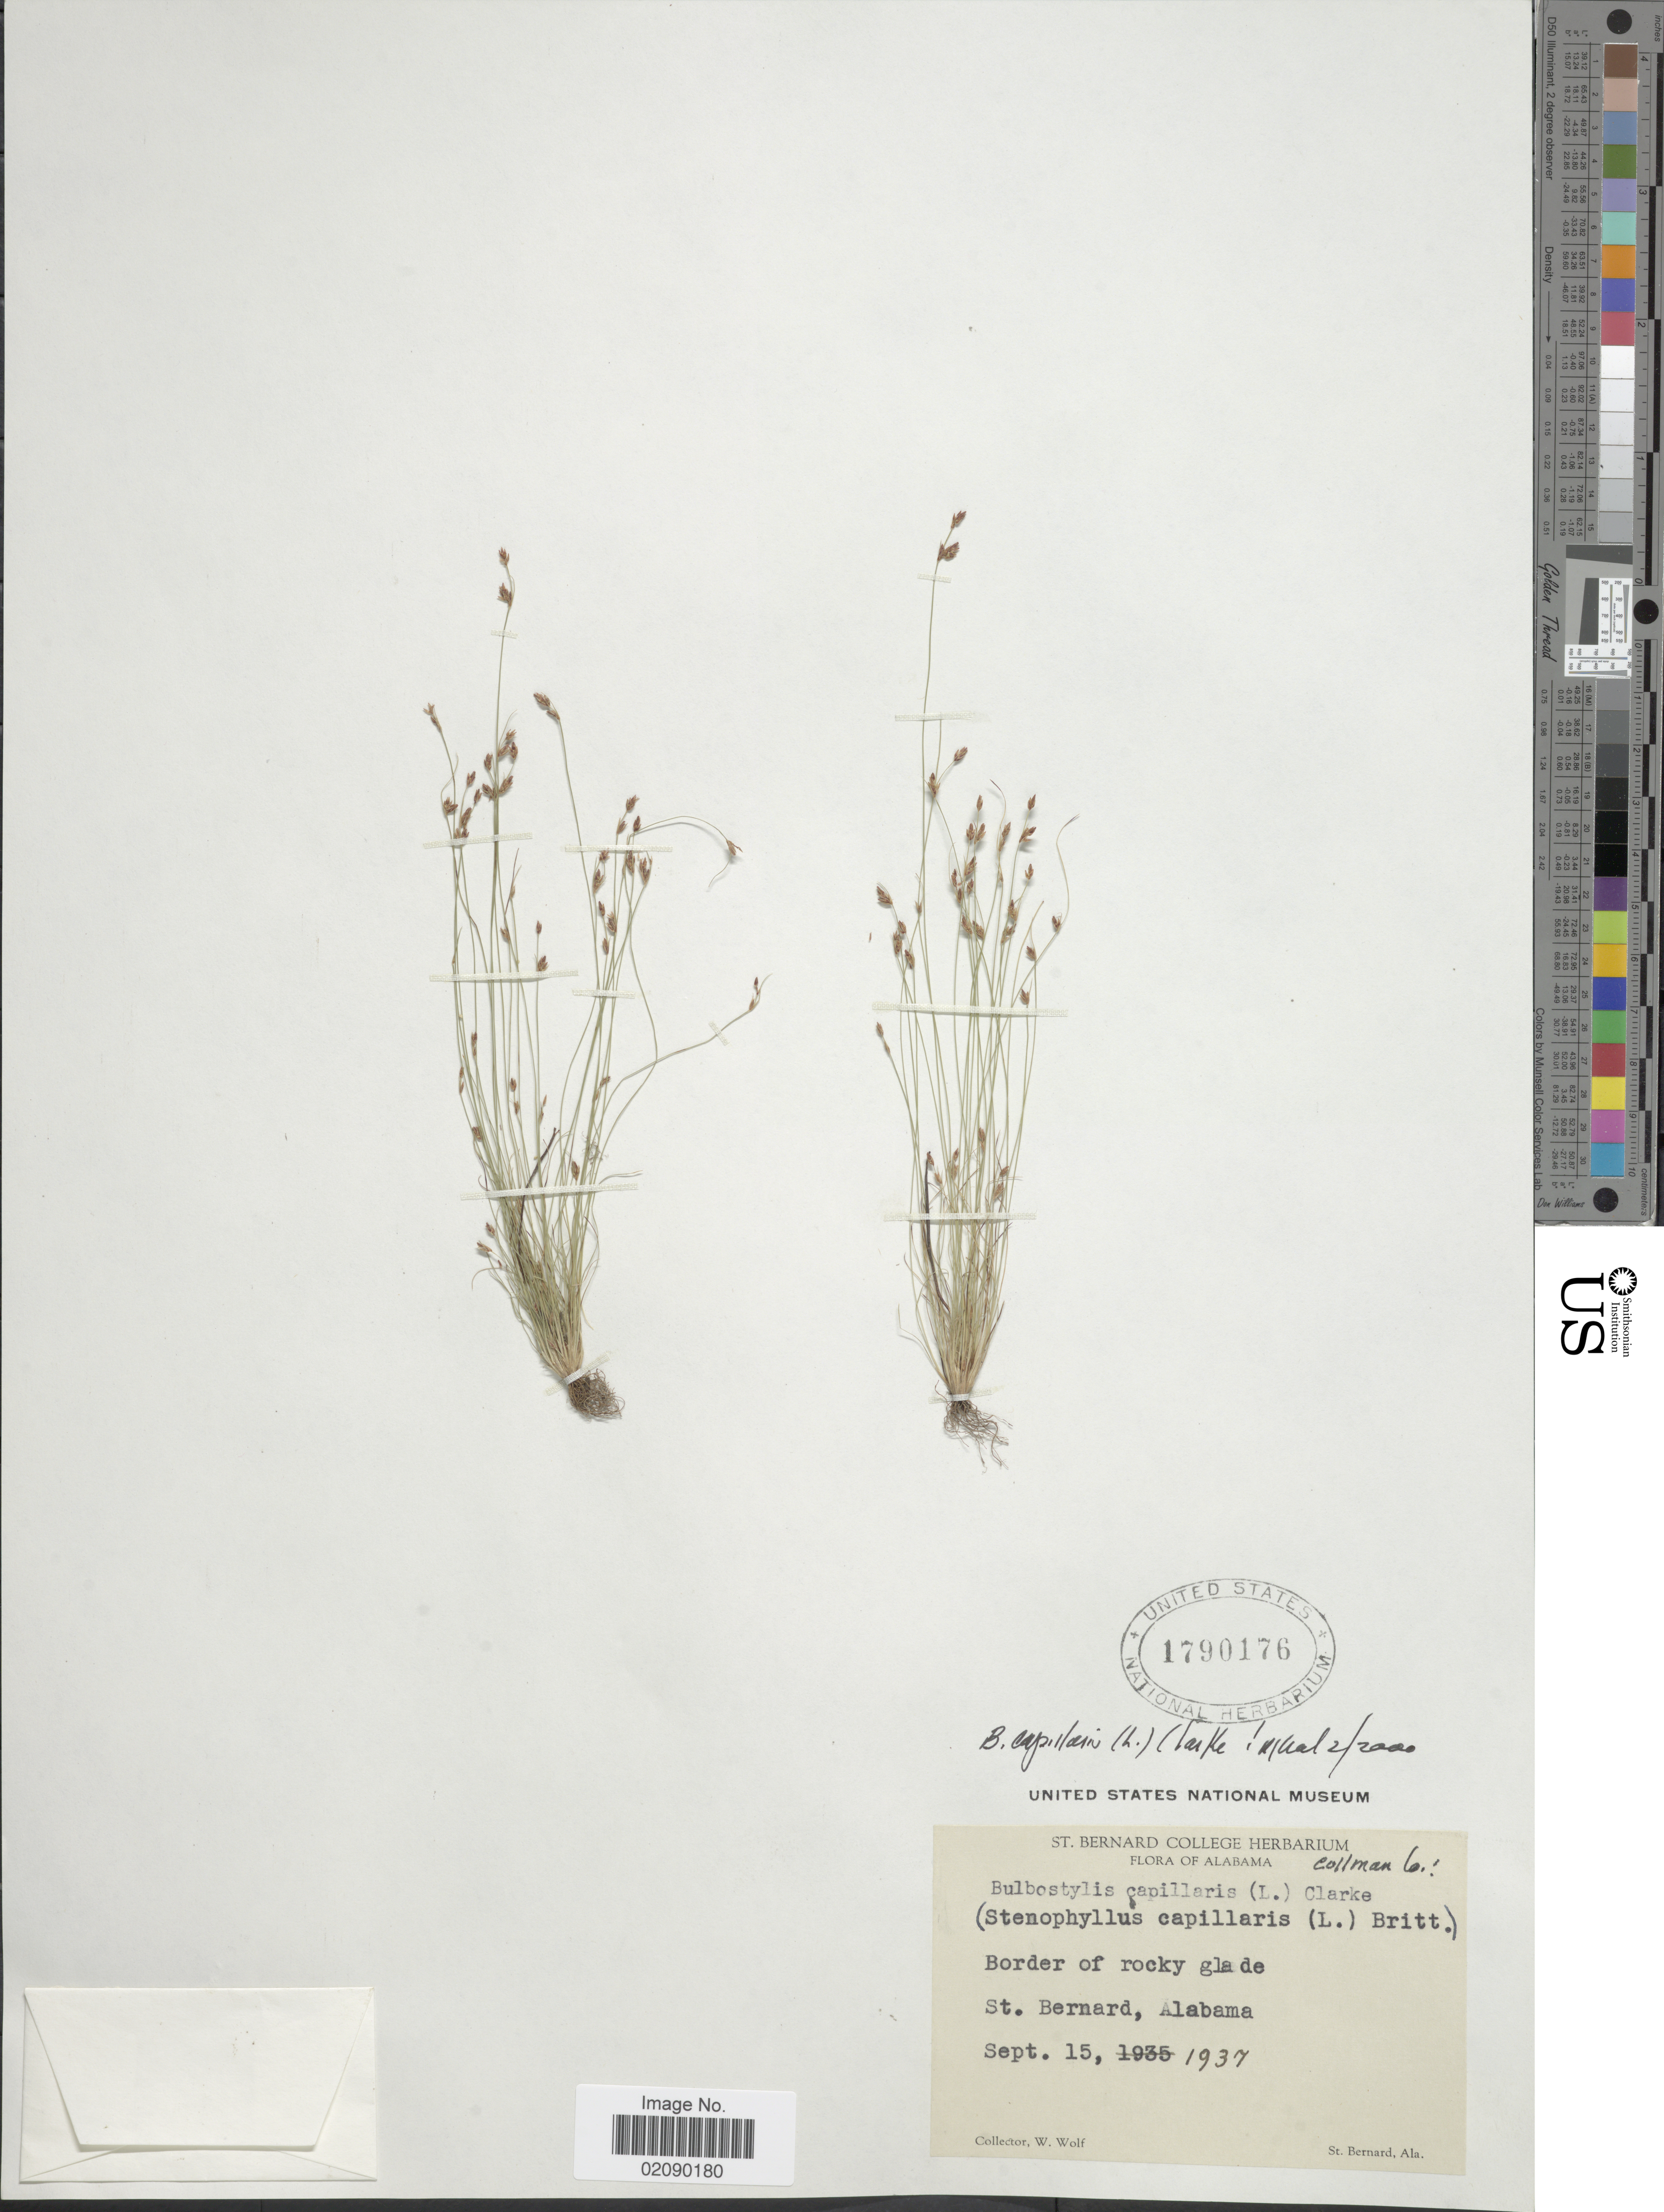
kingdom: Plantae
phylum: Tracheophyta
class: Liliopsida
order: Poales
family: Cyperaceae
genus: Bulbostylis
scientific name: Bulbostylis capillaris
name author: (L.) Kunth ex C.B. Clarke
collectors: W. Wolf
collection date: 1937-09-15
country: United States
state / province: Alabama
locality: Border of rocky glade, St Bernard, Collman Co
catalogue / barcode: US 1790176